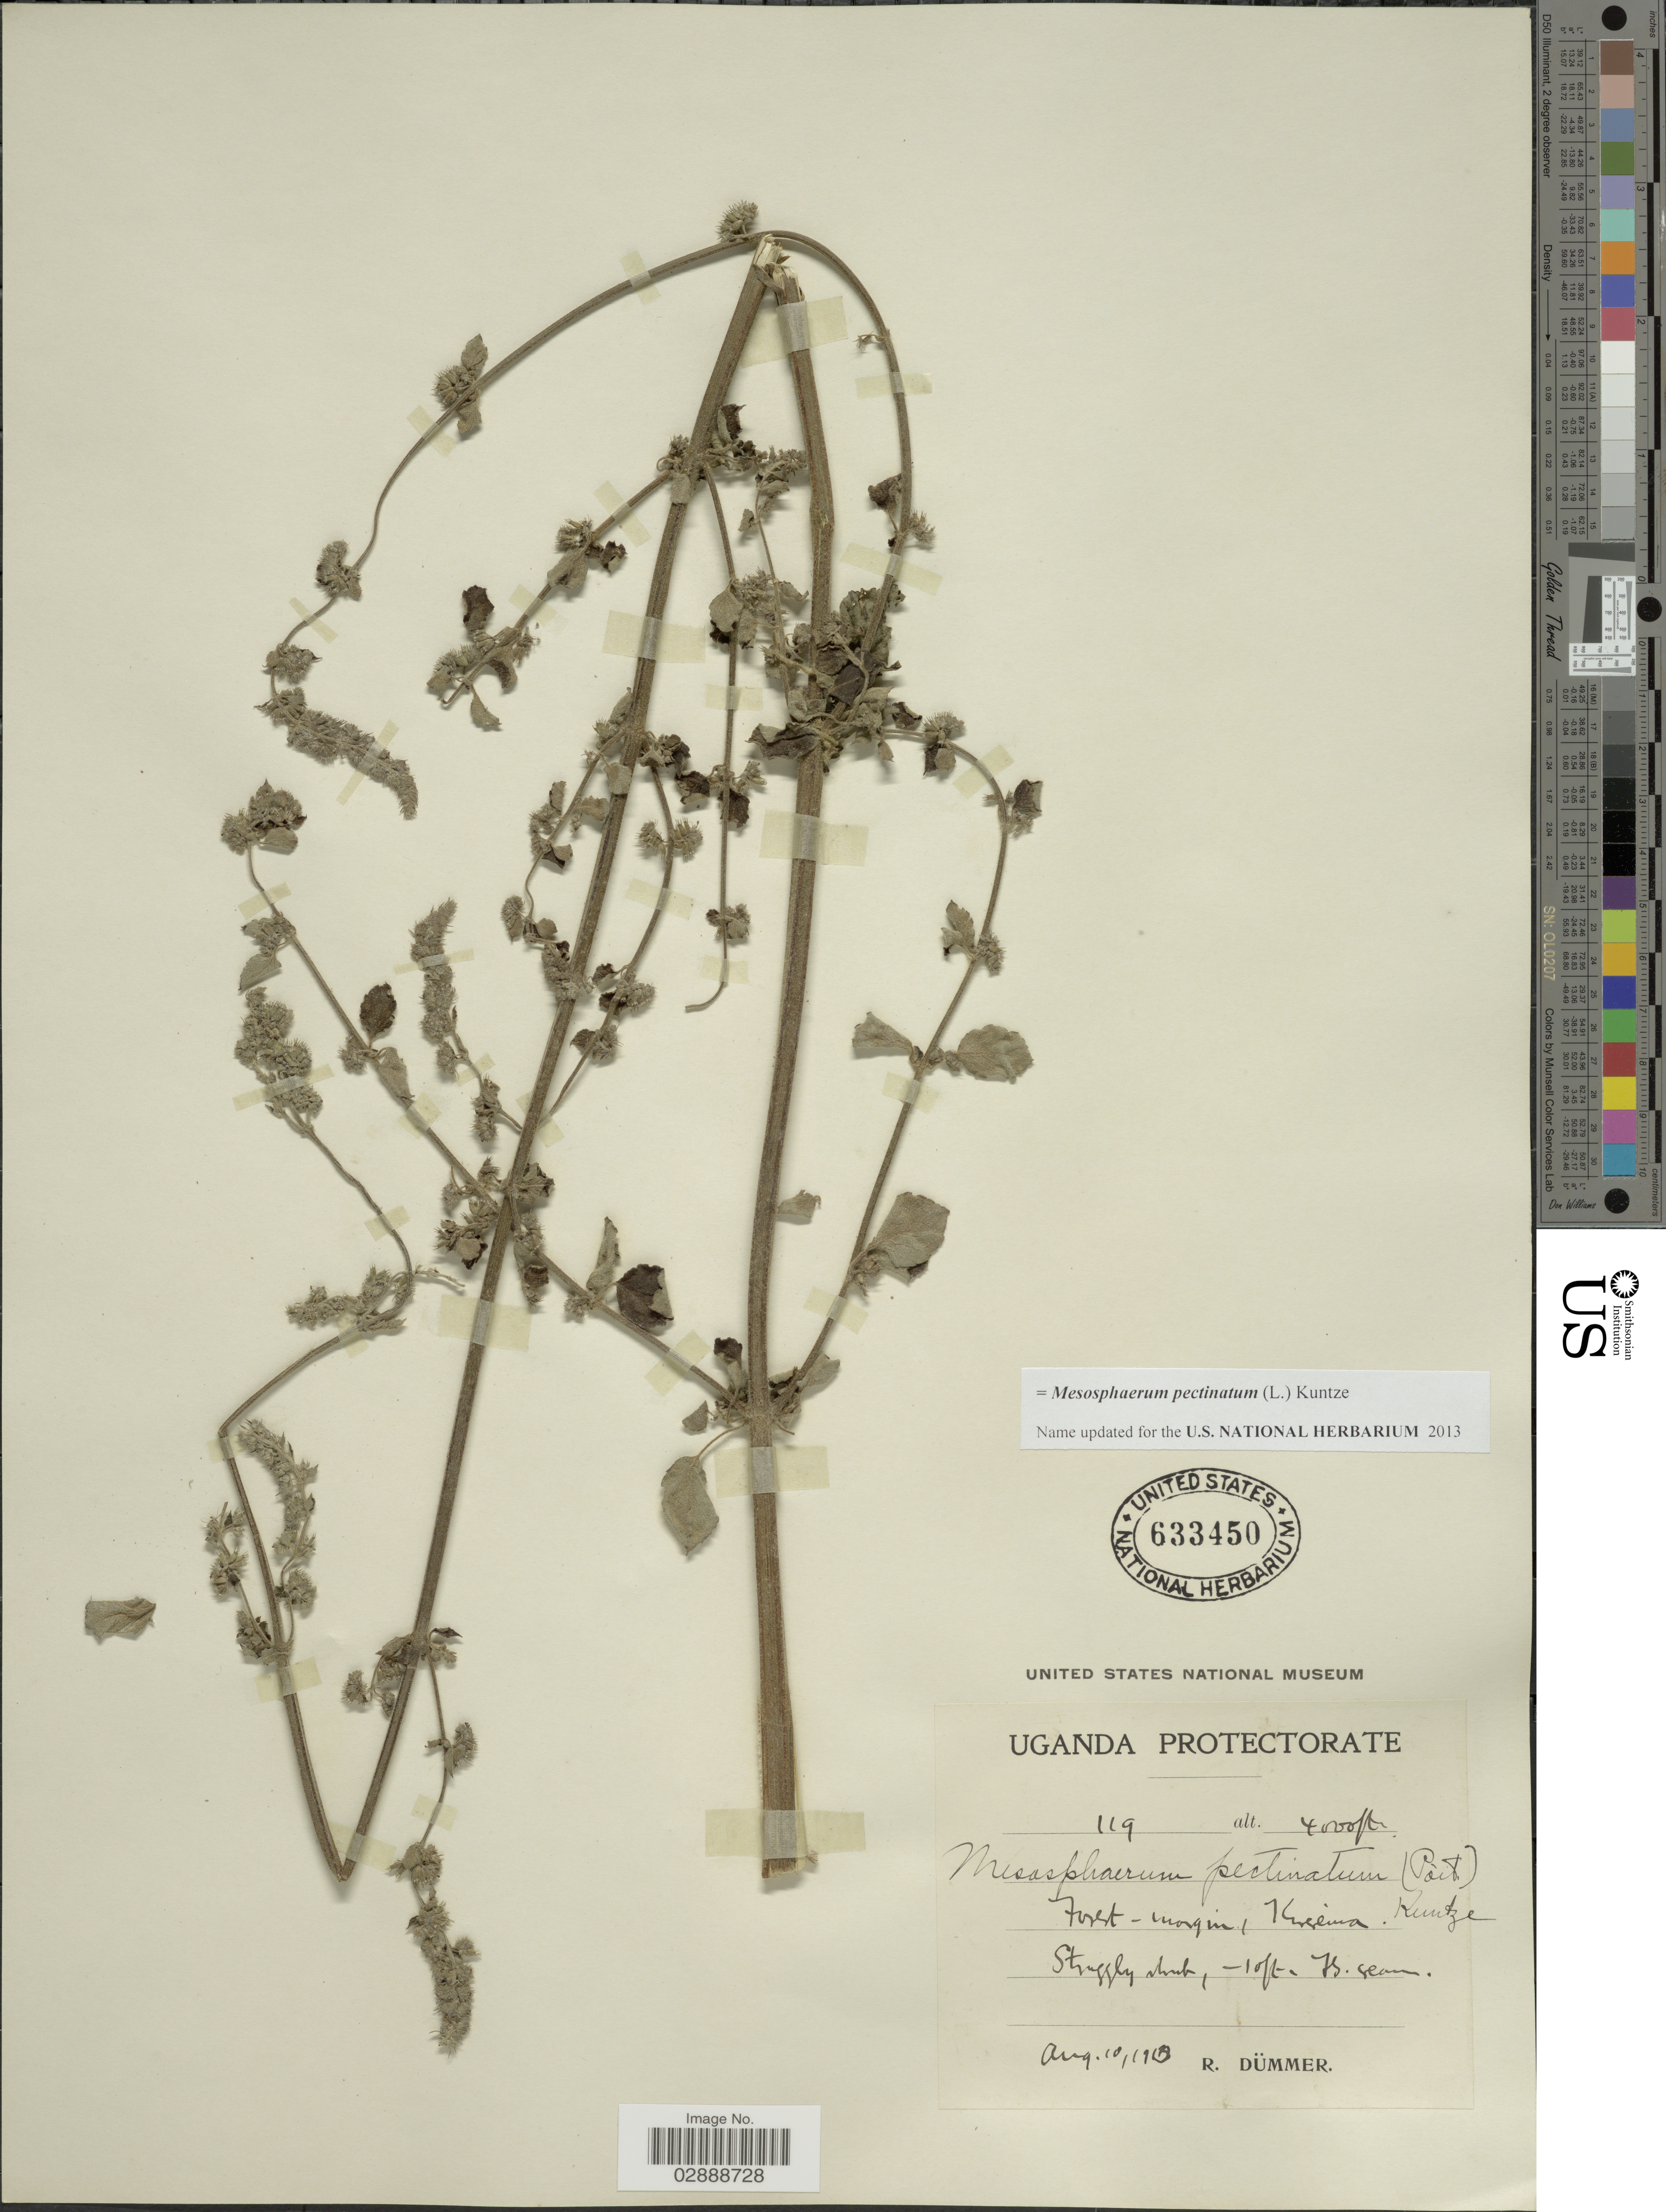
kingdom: Plantae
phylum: Tracheophyta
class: Magnoliopsida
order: Lamiales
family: Lamiaceae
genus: Mesosphaerum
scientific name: Mesosphaerum pectinatum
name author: (L.) Kuntze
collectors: R. Duemmer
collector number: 119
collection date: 1913-08-10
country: Uganda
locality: Uganda Protectorate, Kirerema.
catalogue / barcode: US 633450